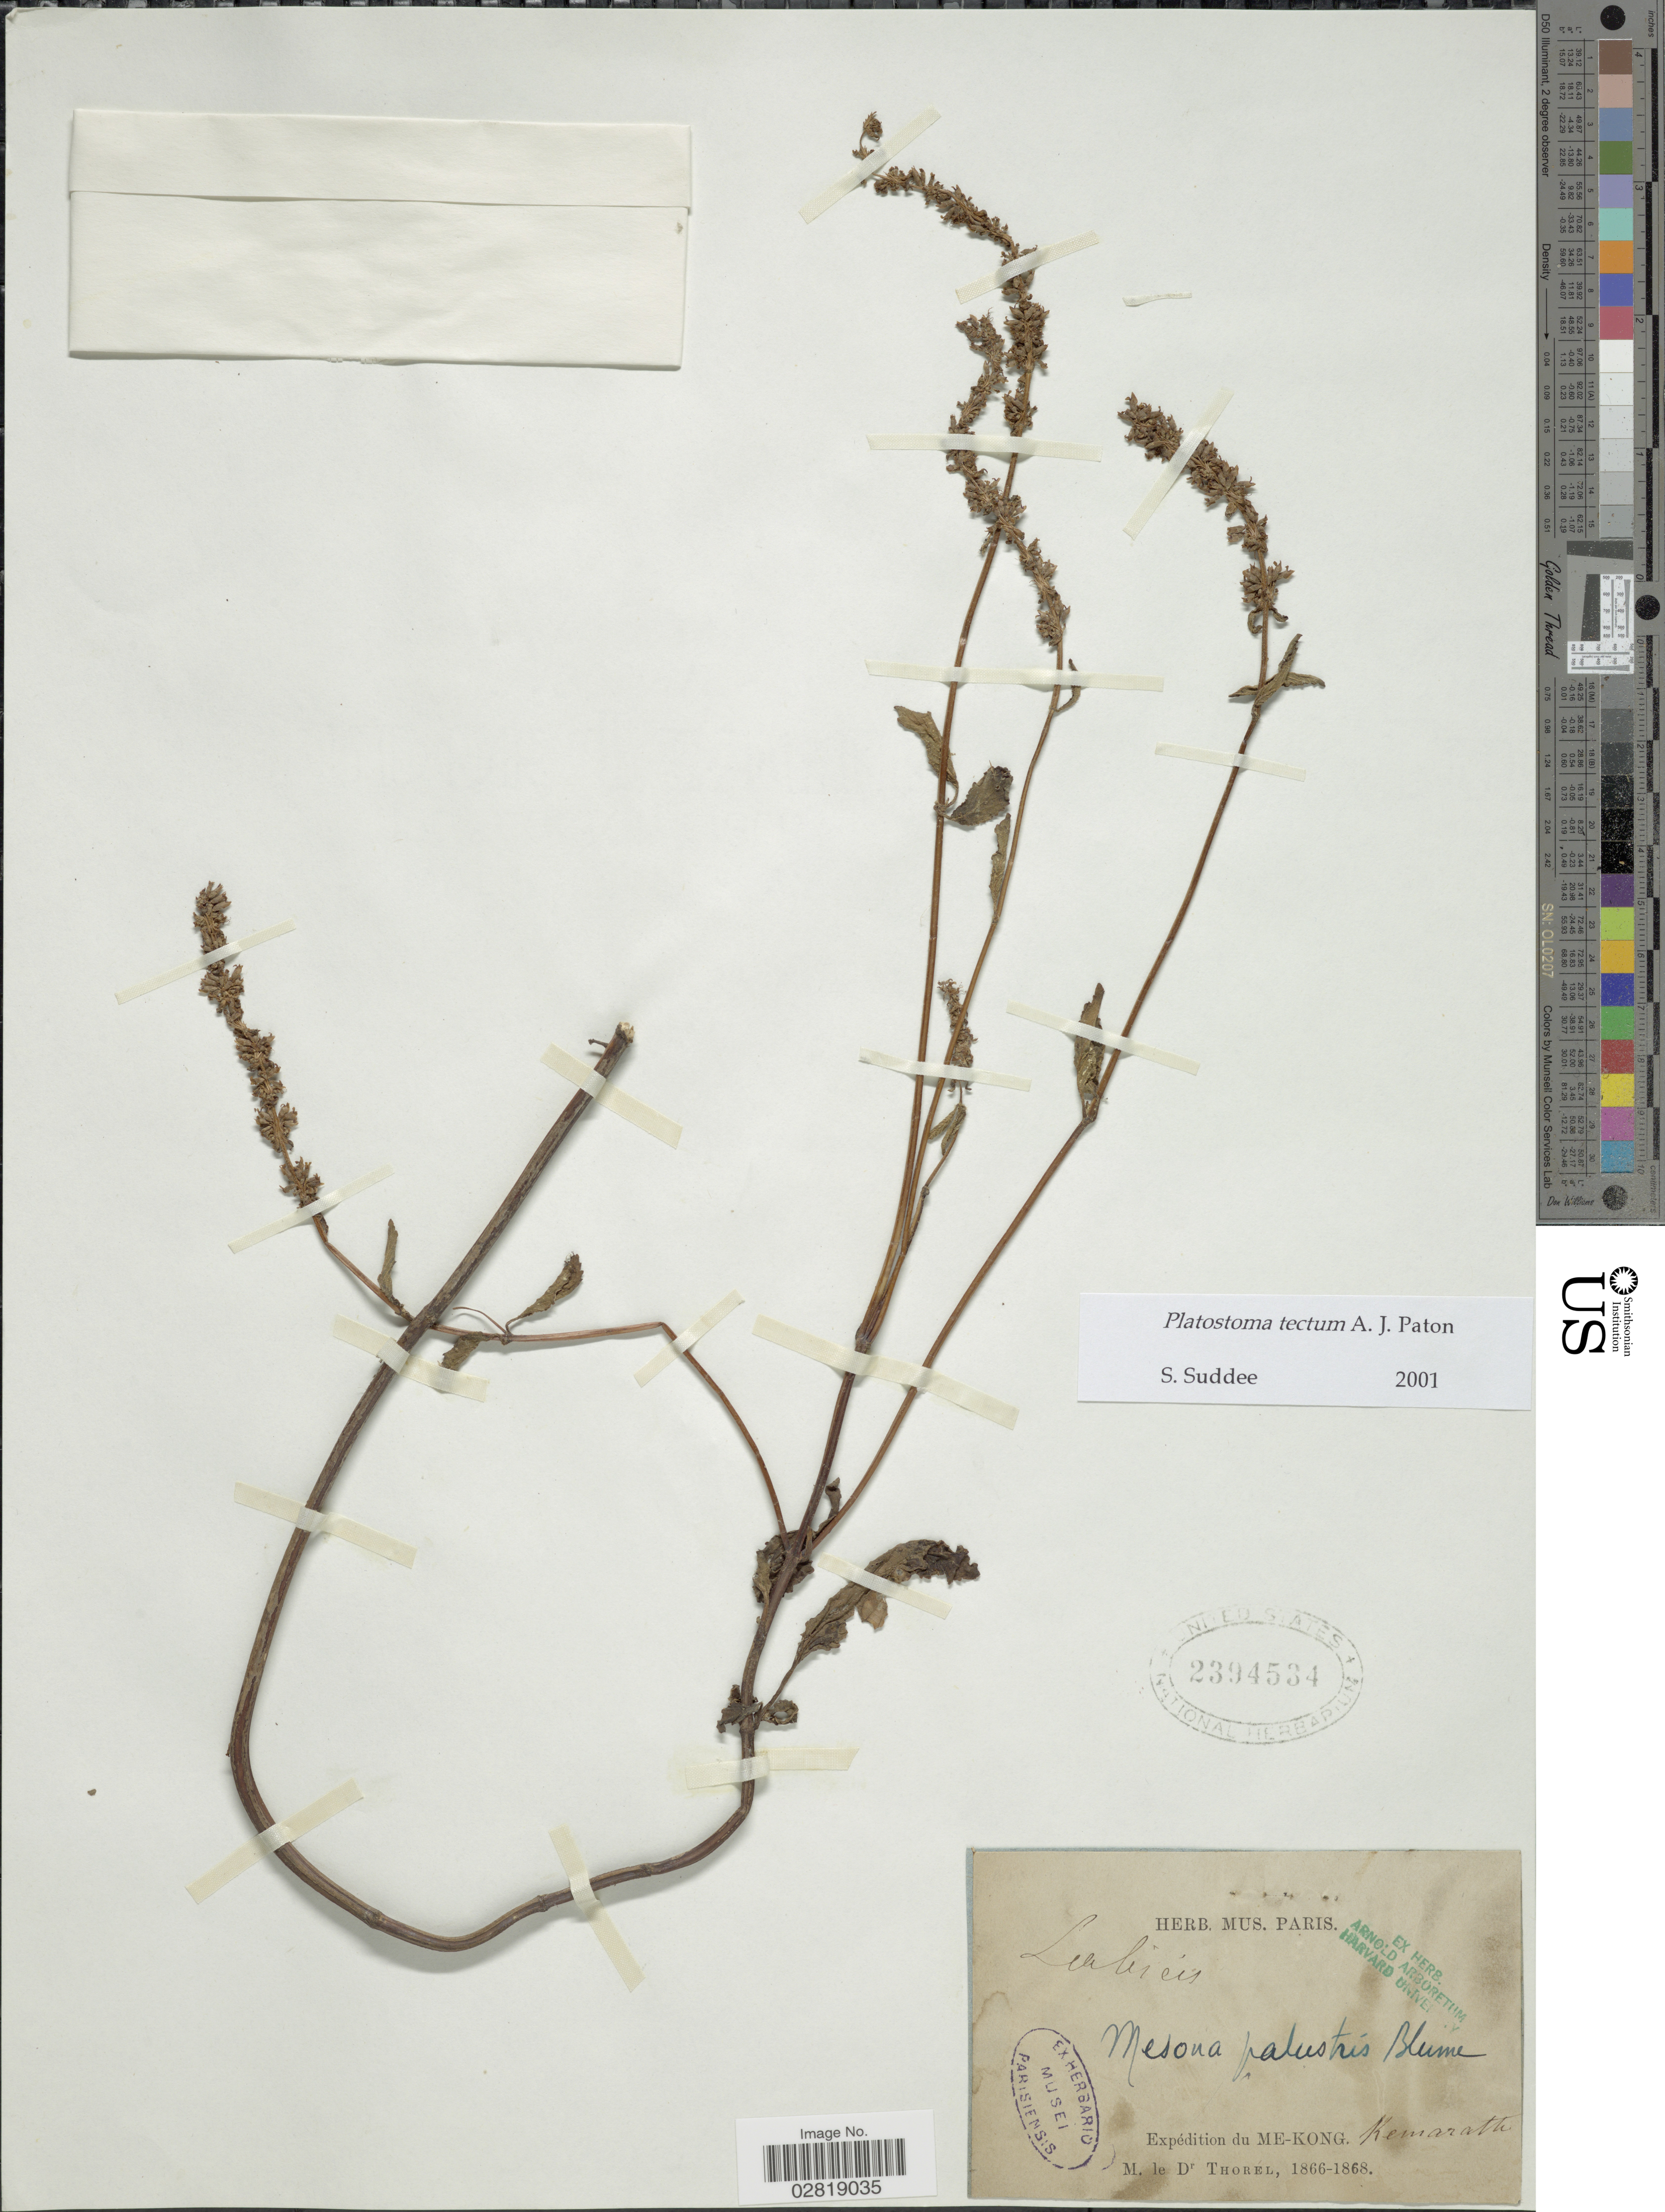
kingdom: Plantae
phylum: Tracheophyta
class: Magnoliopsida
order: Lamiales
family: Lamiaceae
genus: Platostoma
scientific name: Platostoma tectum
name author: A.J. Paton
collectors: C. Thorel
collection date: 1866/1868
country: Vietnam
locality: Me-Kong. Kemarath.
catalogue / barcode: US 2394534